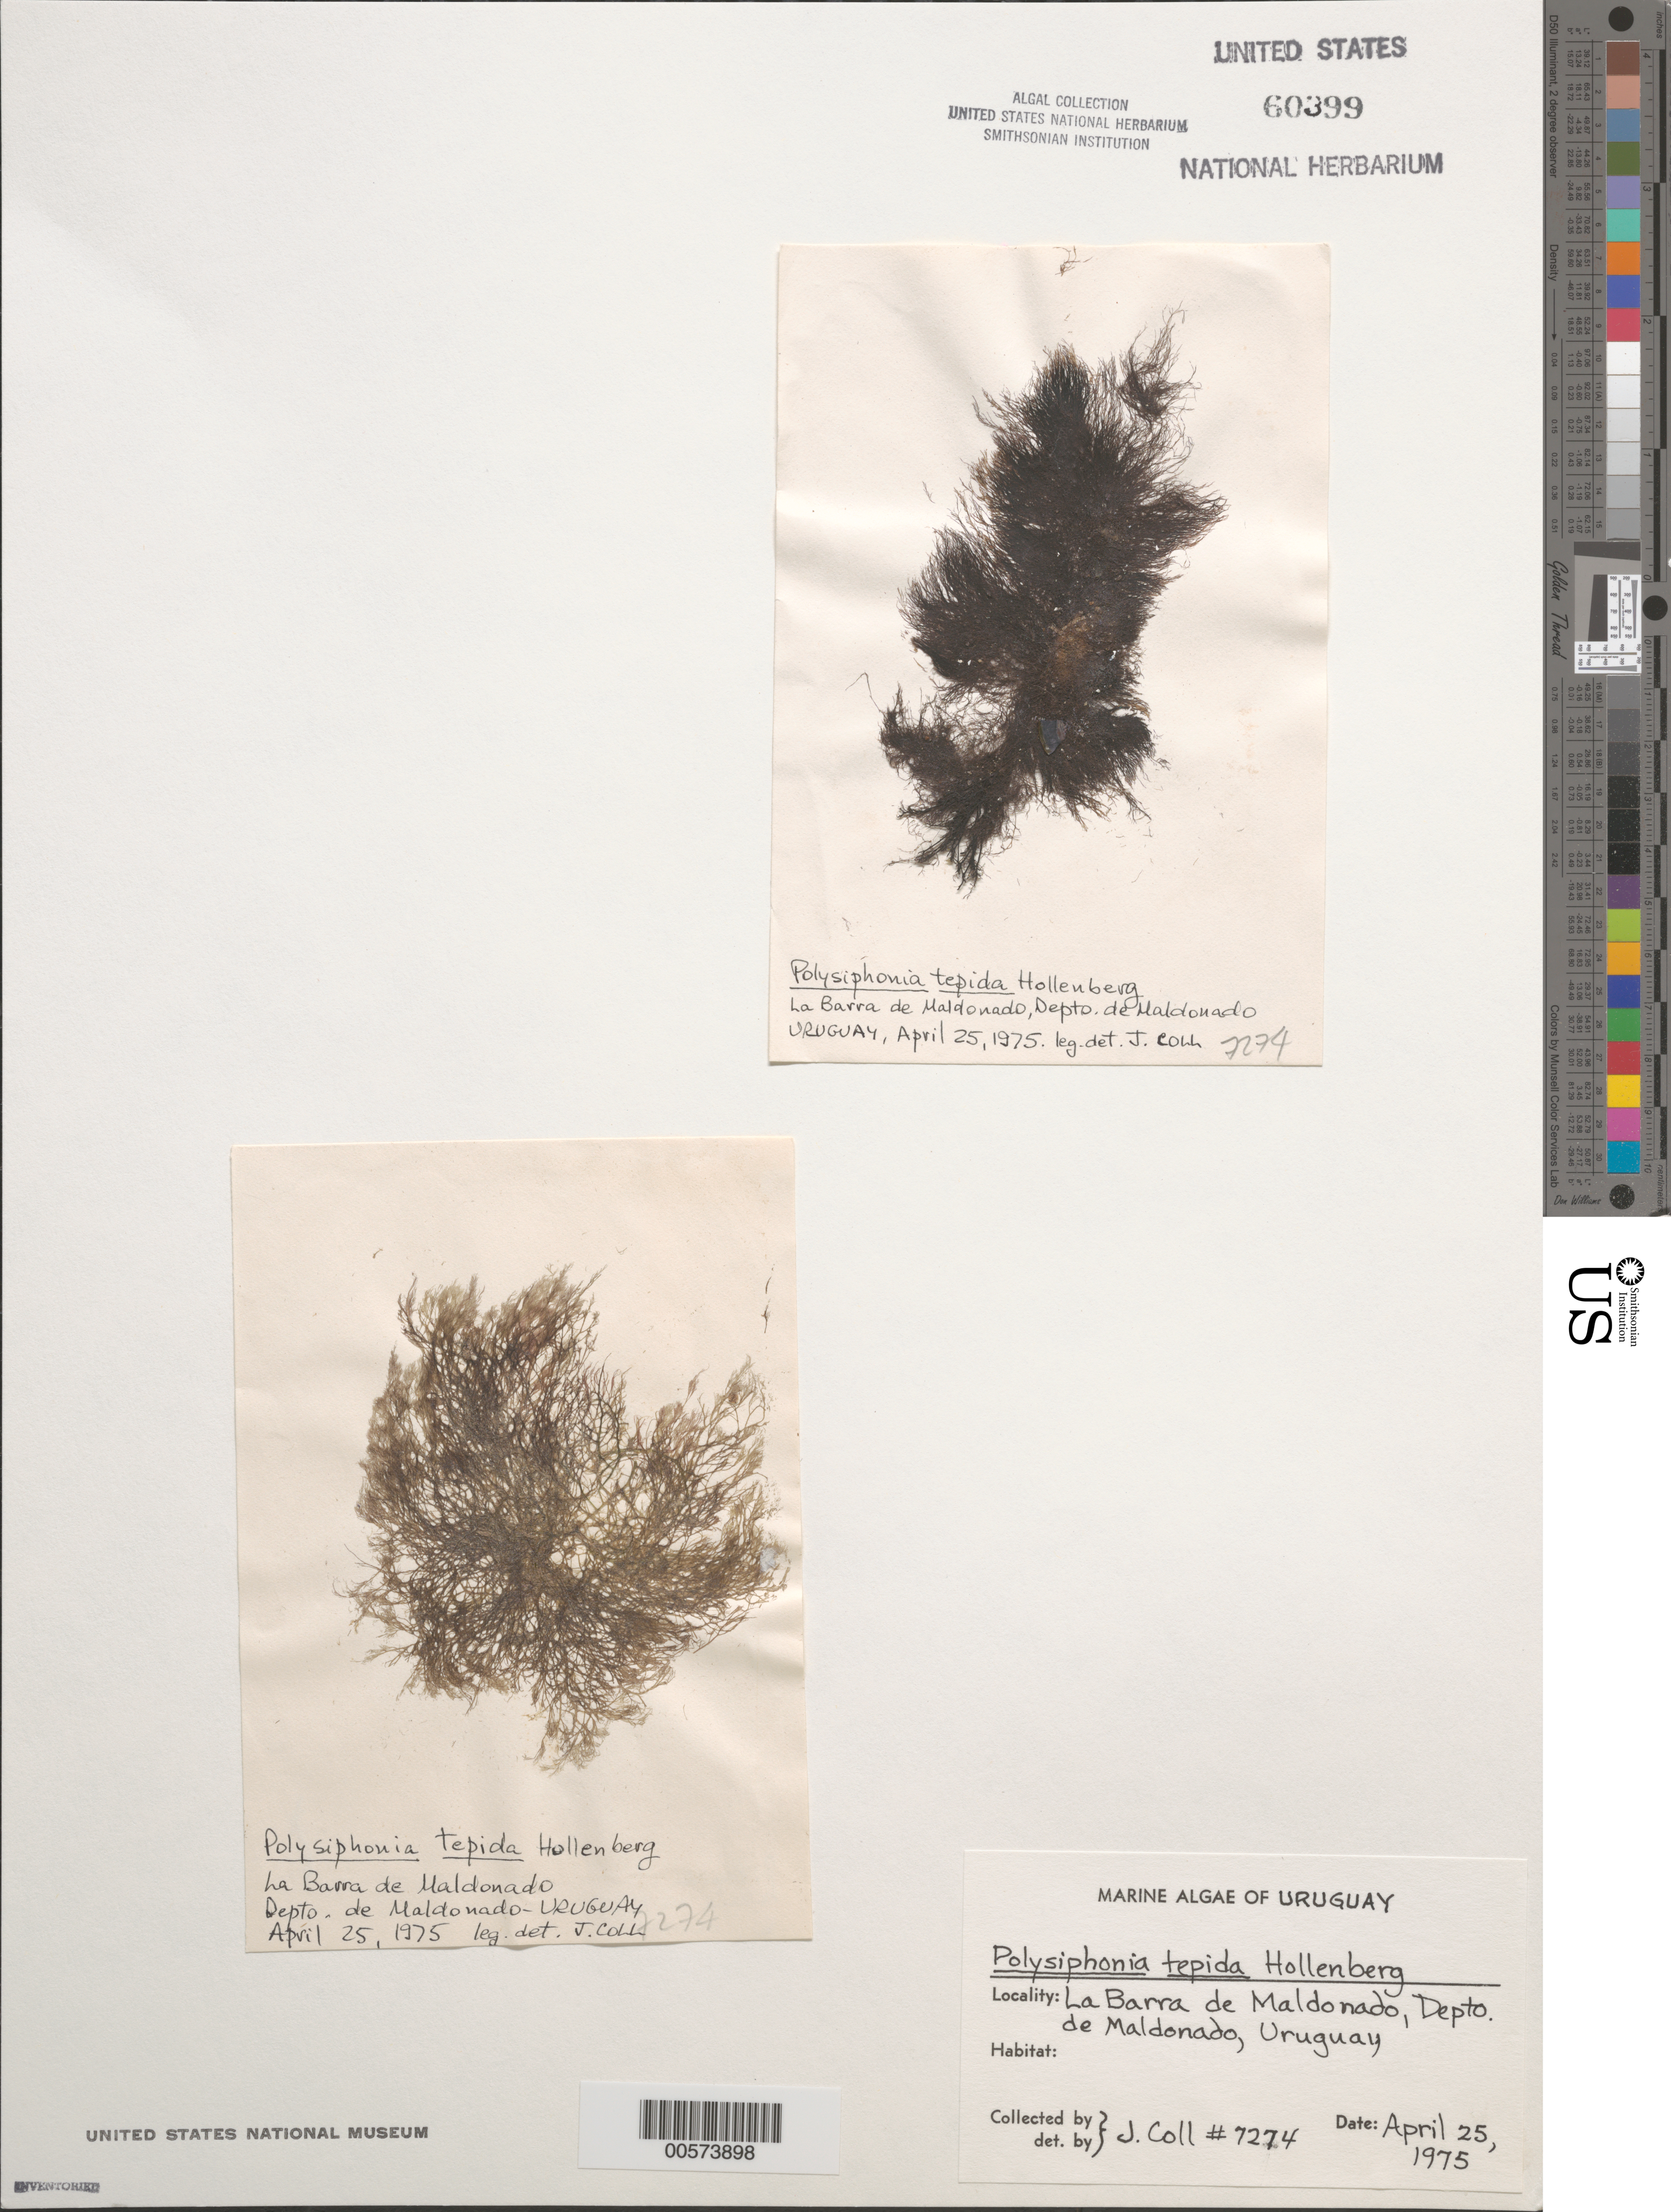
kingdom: Plantae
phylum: Rhodophyta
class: Florideophyceae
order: Ceramiales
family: Rhodomelaceae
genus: Polysiphonia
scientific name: Polysiphonia foetidissima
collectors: J. Coll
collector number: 7274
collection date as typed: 25 Apr 1975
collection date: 1975-04-25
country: Uruguay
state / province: Maldonado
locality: La Barra de Maldonado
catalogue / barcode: US 60399